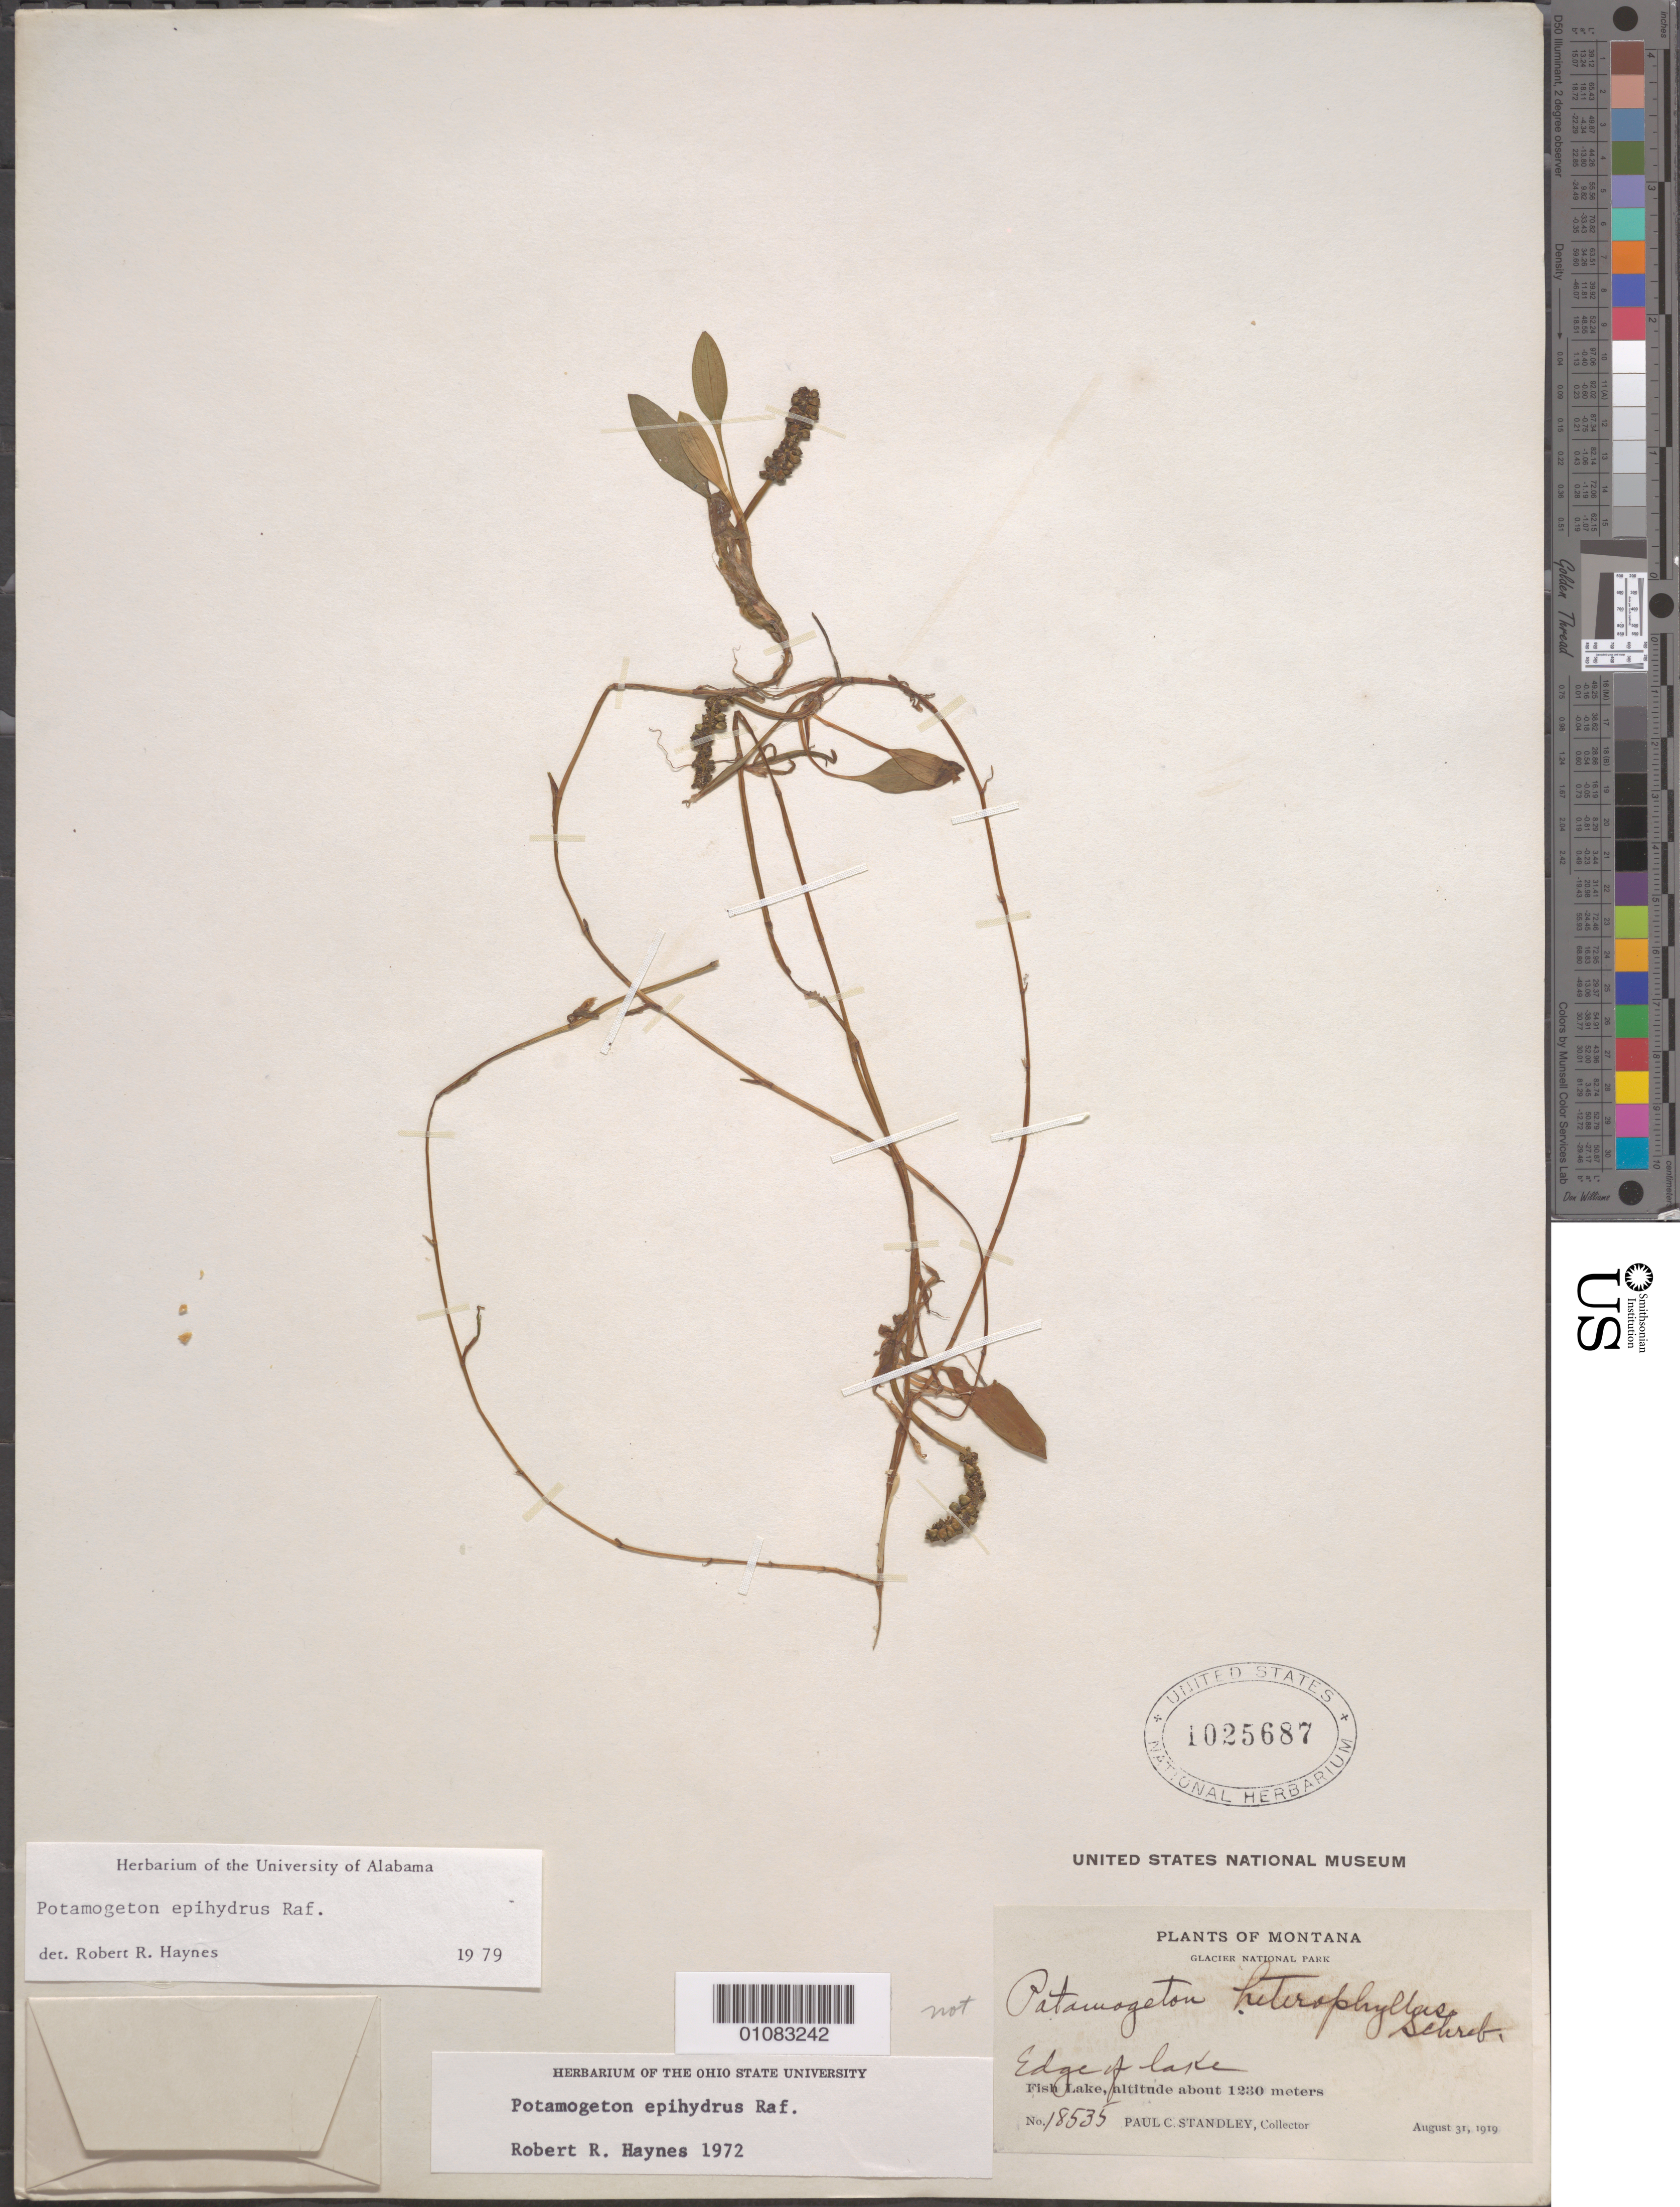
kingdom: Plantae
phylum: Tracheophyta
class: Liliopsida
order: Alismatales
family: Potamogetonaceae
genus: Potamogeton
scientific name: Potamogeton epihydrus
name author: Raf.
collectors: P. C. Standley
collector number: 18535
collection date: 1919-08-31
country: United States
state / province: Montana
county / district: Flathead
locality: Glacier National Park, Fish Lake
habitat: Edge of lake.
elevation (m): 1230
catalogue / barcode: US 1025687